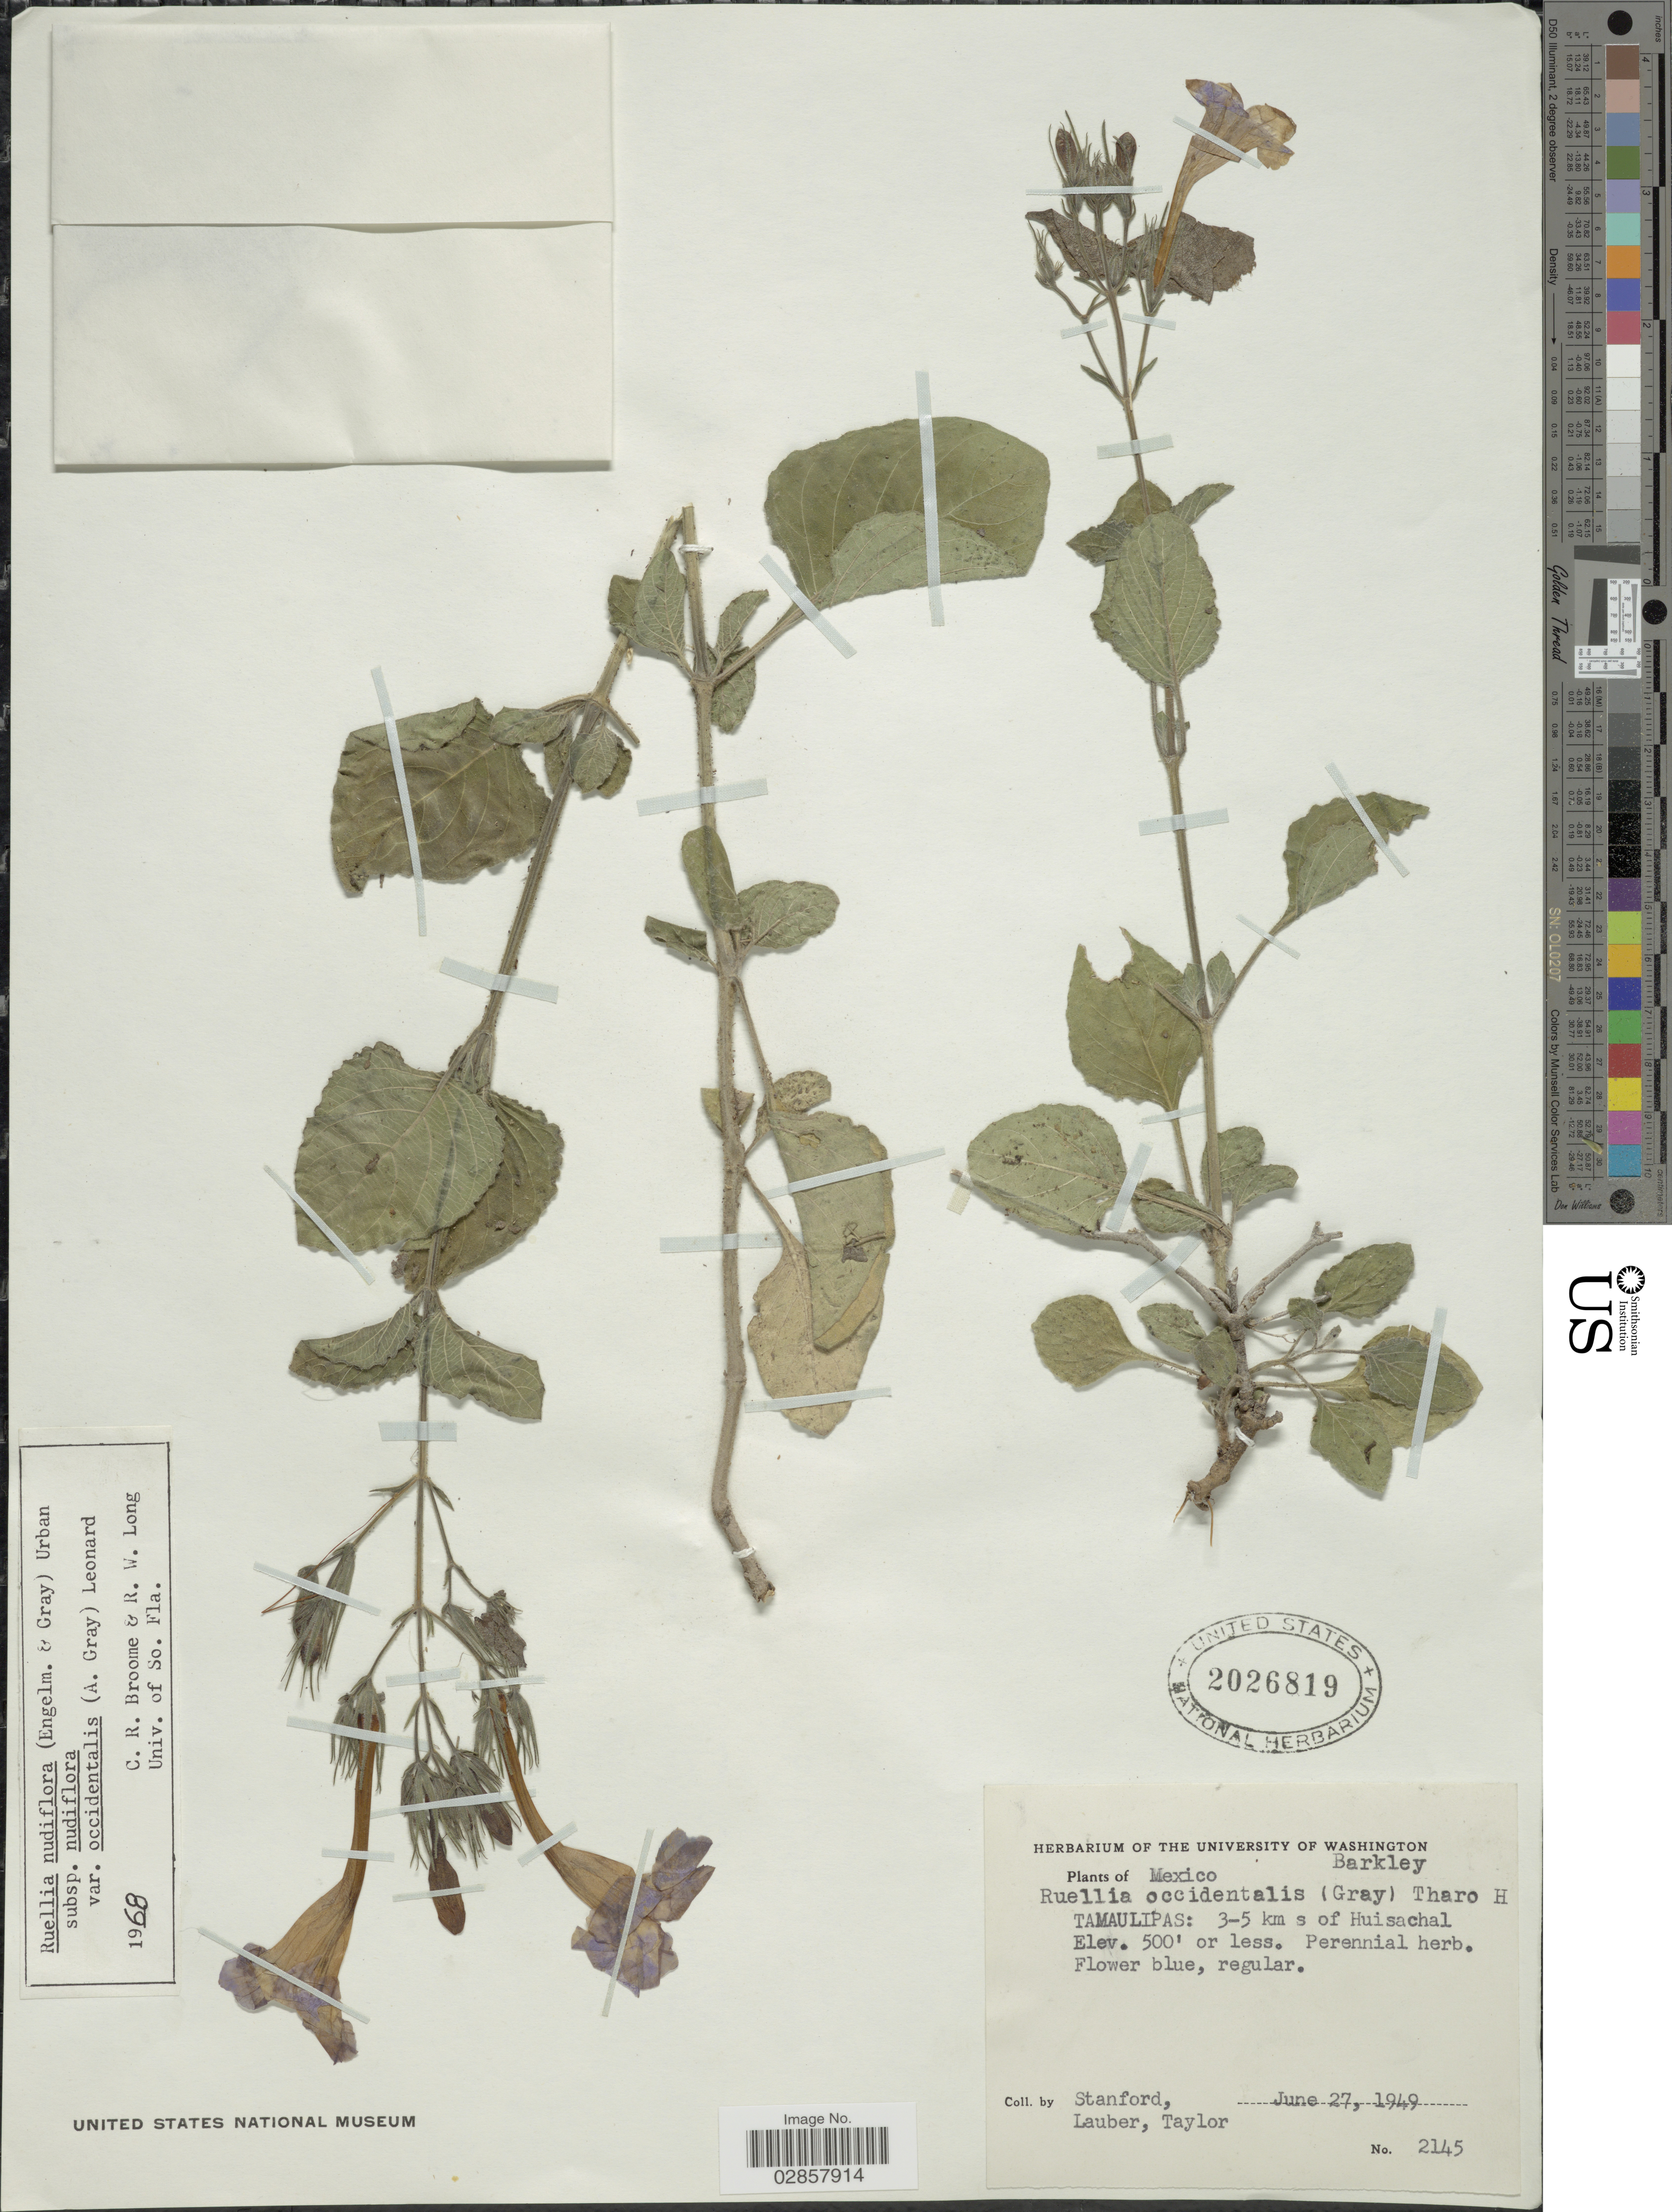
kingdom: Plantae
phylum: Tracheophyta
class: Magnoliopsida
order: Lamiales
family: Acanthaceae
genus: Ruellia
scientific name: Ruellia occidentalis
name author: (A. Gray) Tharp & F.A. Barkley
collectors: -. Stanford, -. Lauber & -. Taylor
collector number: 2145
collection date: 1949-06-27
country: Mexico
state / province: Tamaulipas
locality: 3-5 km s of Huisachal.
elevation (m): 152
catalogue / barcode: US 2026819